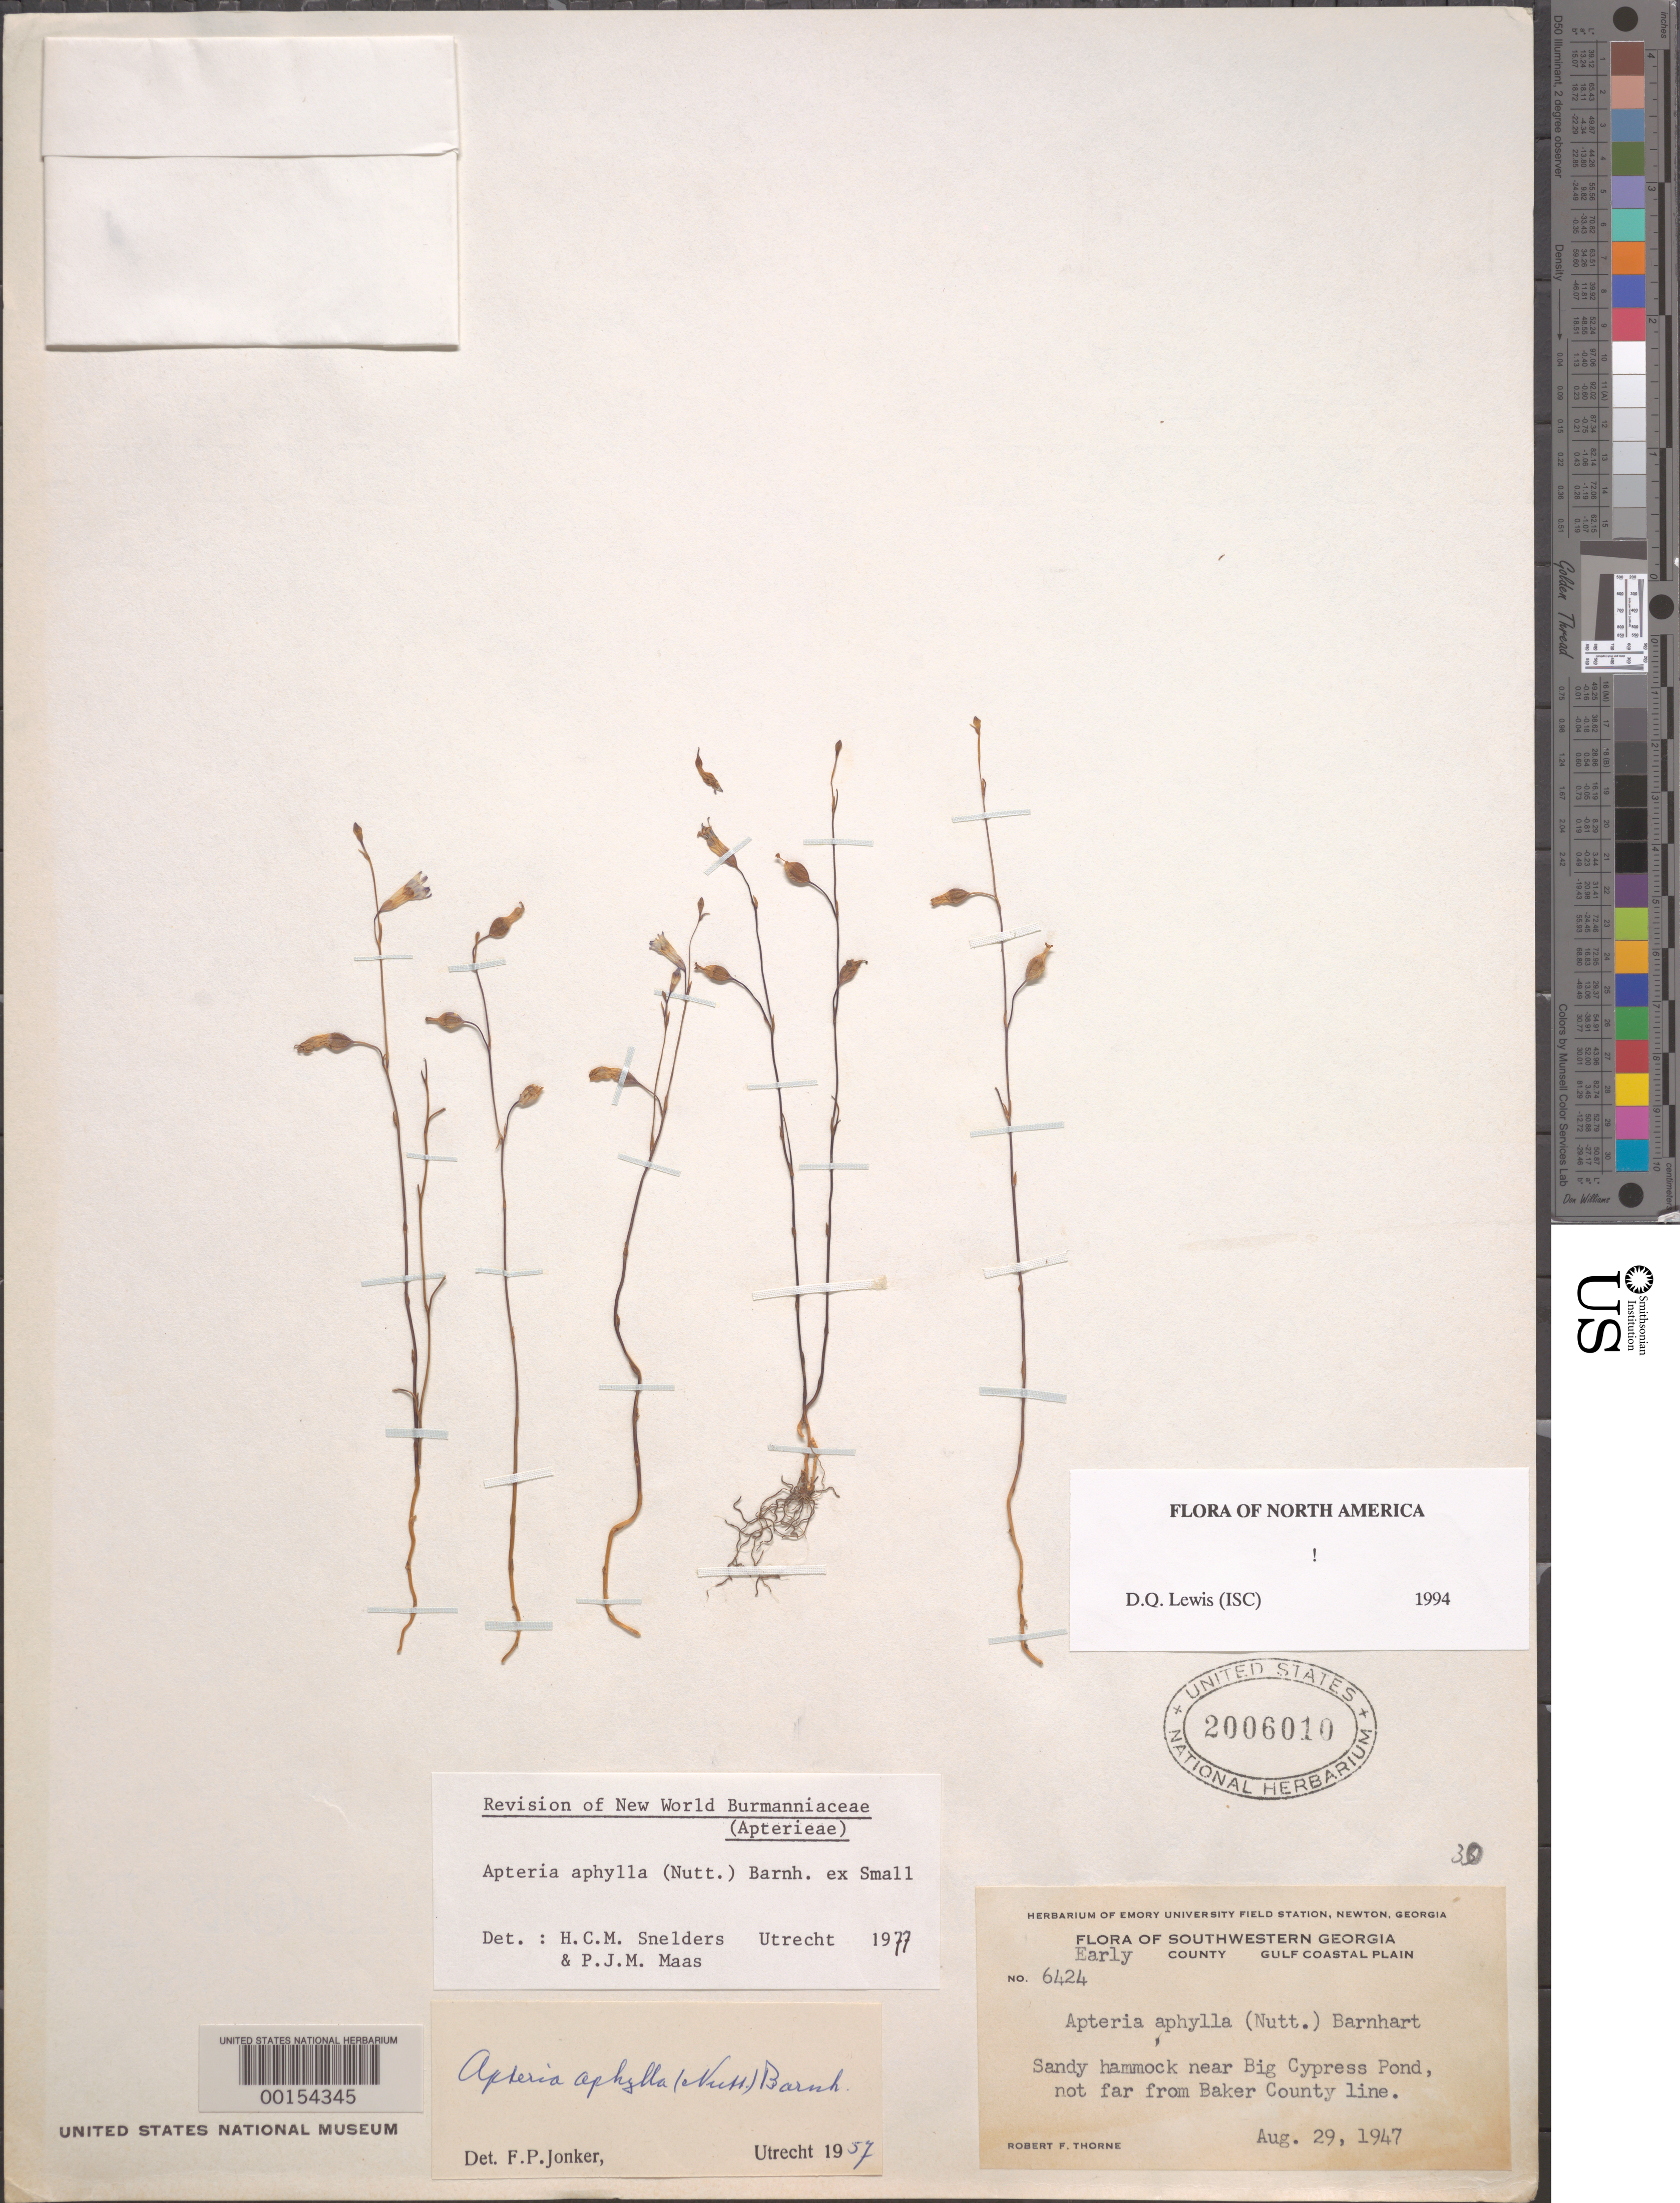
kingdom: Plantae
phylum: Tracheophyta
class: Liliopsida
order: Dioscoreales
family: Burmanniaceae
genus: Apteria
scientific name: Apteria aphylla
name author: (Nutt.) Barnhart ex Small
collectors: R. F. Thorne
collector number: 6424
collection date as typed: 29 Aug 1947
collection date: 1947-08-29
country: United States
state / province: Georgia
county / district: Early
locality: Near big cypress pond, not far from baker county line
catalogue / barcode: US 2006010